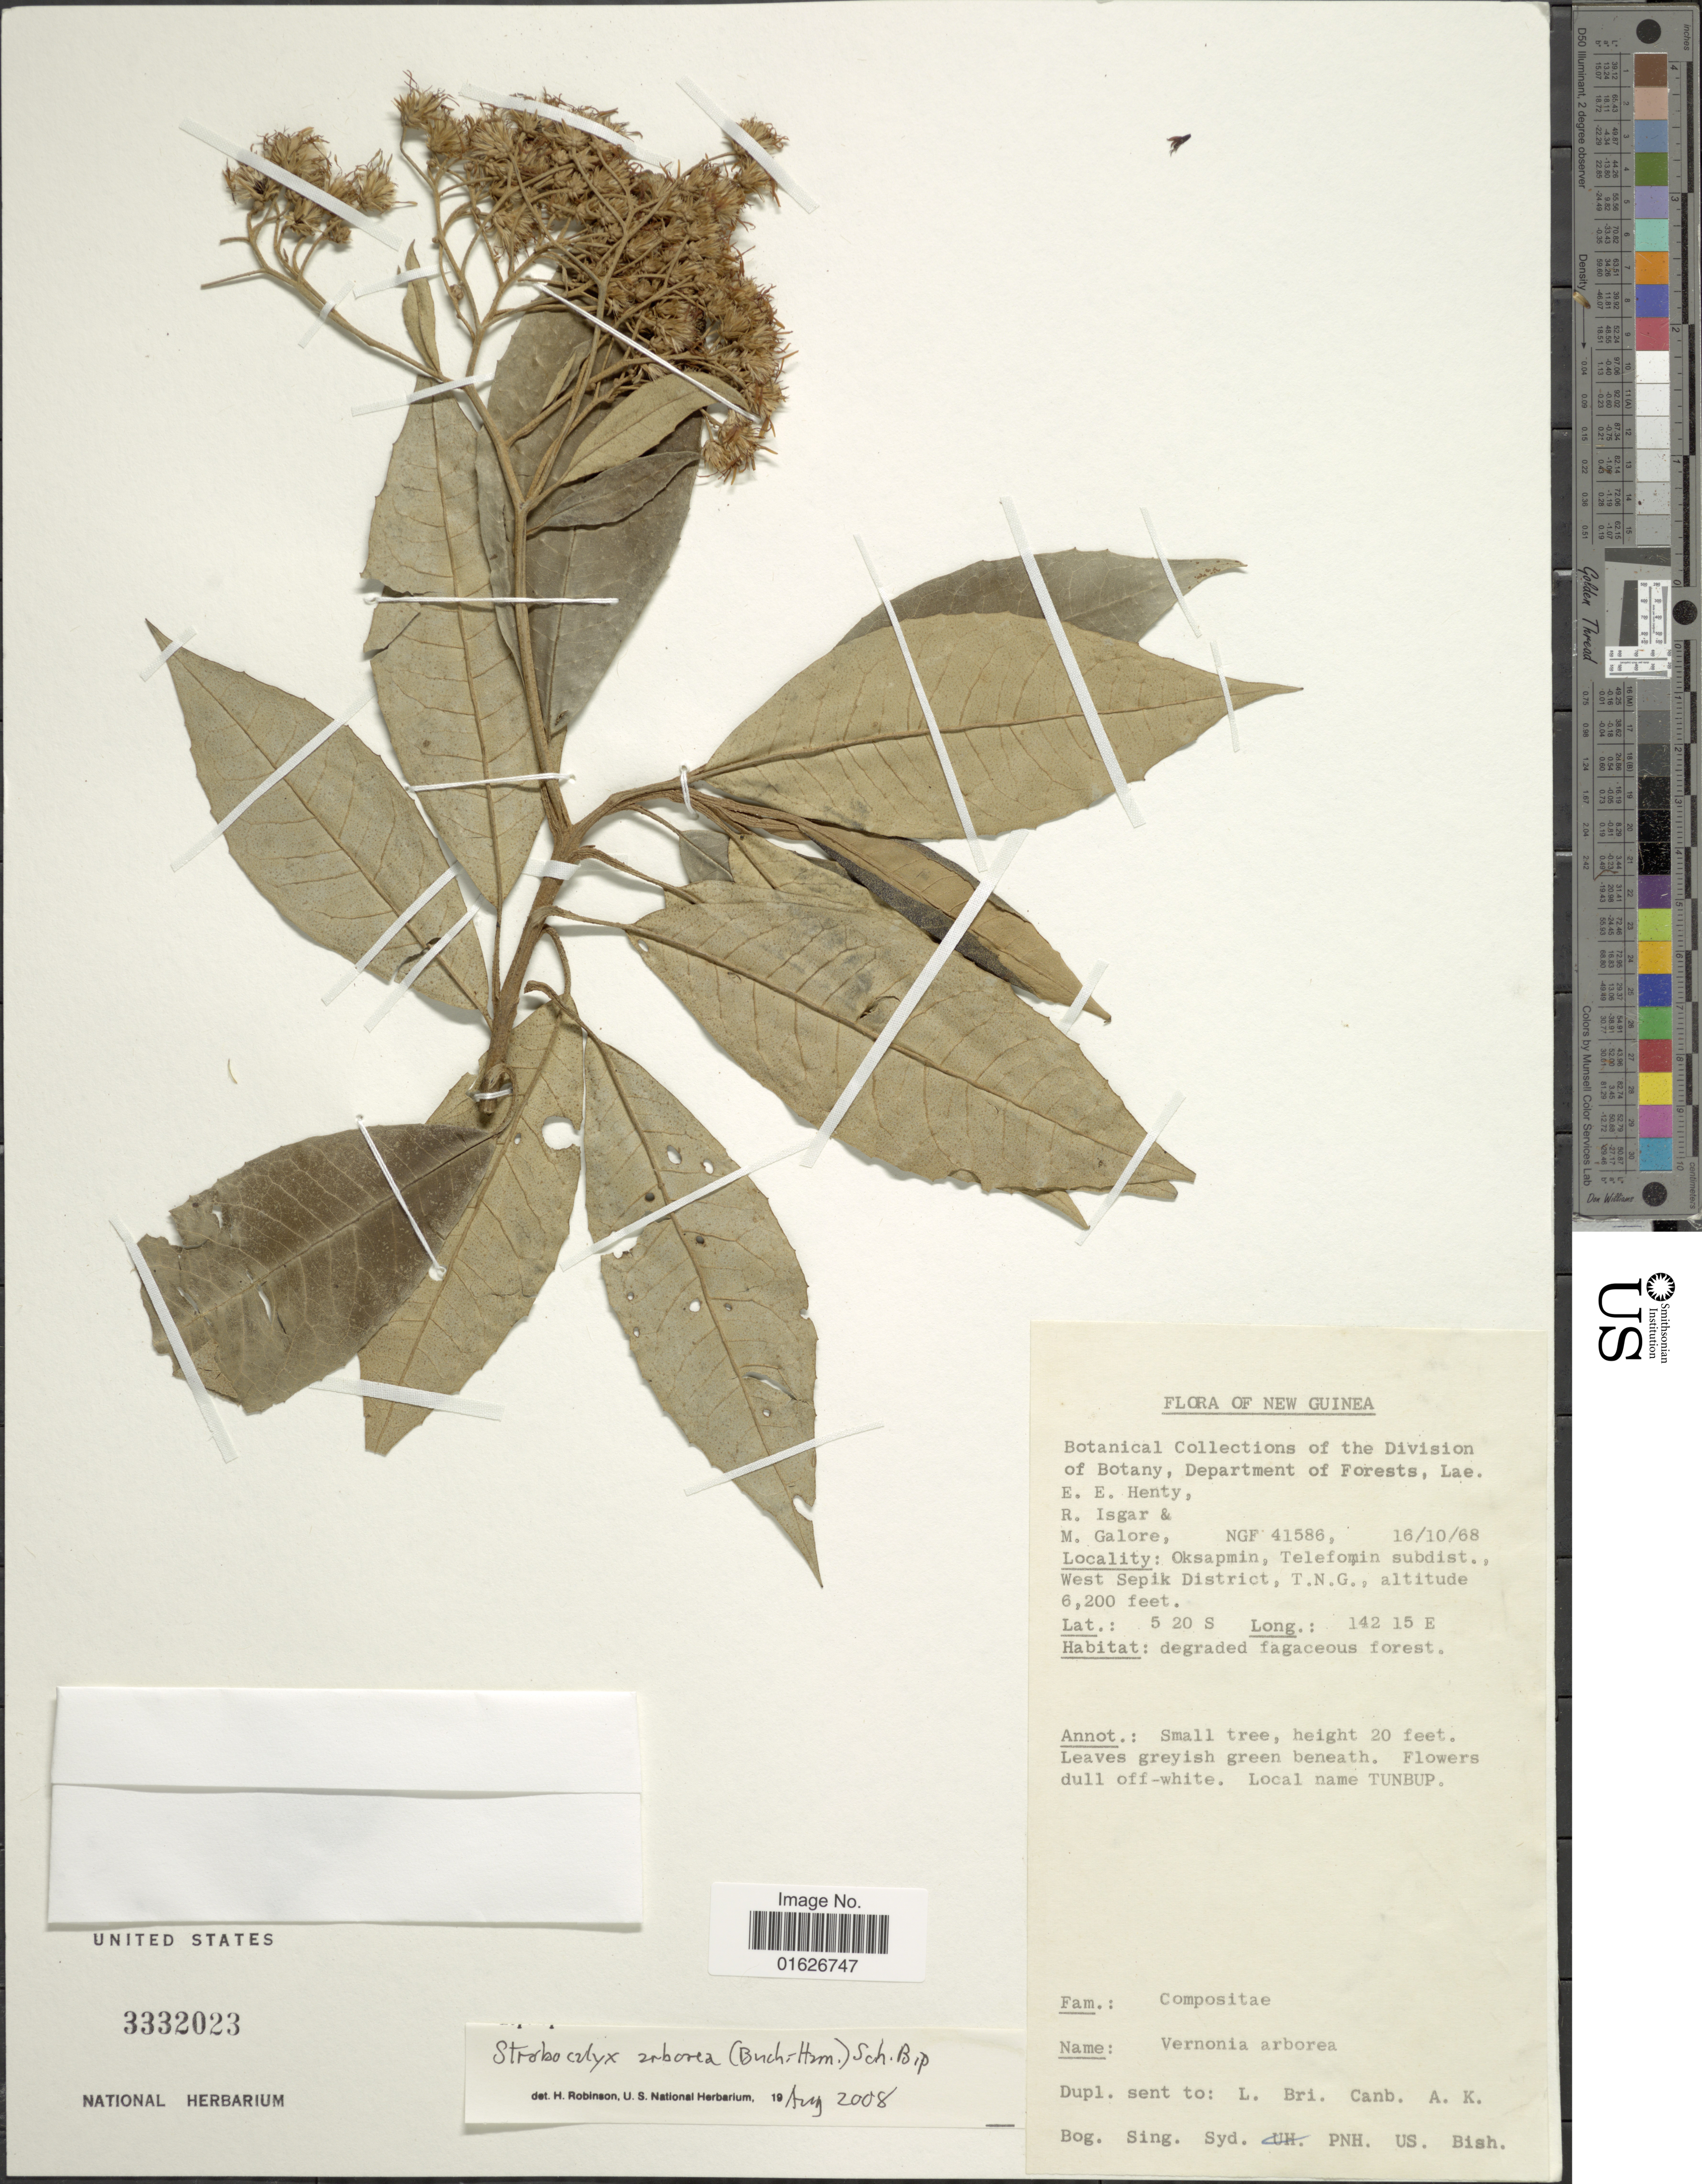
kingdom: Plantae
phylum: Tracheophyta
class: Magnoliopsida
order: Asterales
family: Asteraceae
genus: Strobocalyx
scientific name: Strobocalyx arborea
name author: (Buch.-Ham.) Sch. Bip.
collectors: E. Henty, R. Isgar & M. Galore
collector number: NGF 41586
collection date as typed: Transcribed d/m/y: 16/10/68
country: Papua New Guinea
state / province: Sandaun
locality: Oksapmin, Telefomin, Subdist., West Sepik District, T.N.G.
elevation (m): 1890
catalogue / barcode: US 3332023